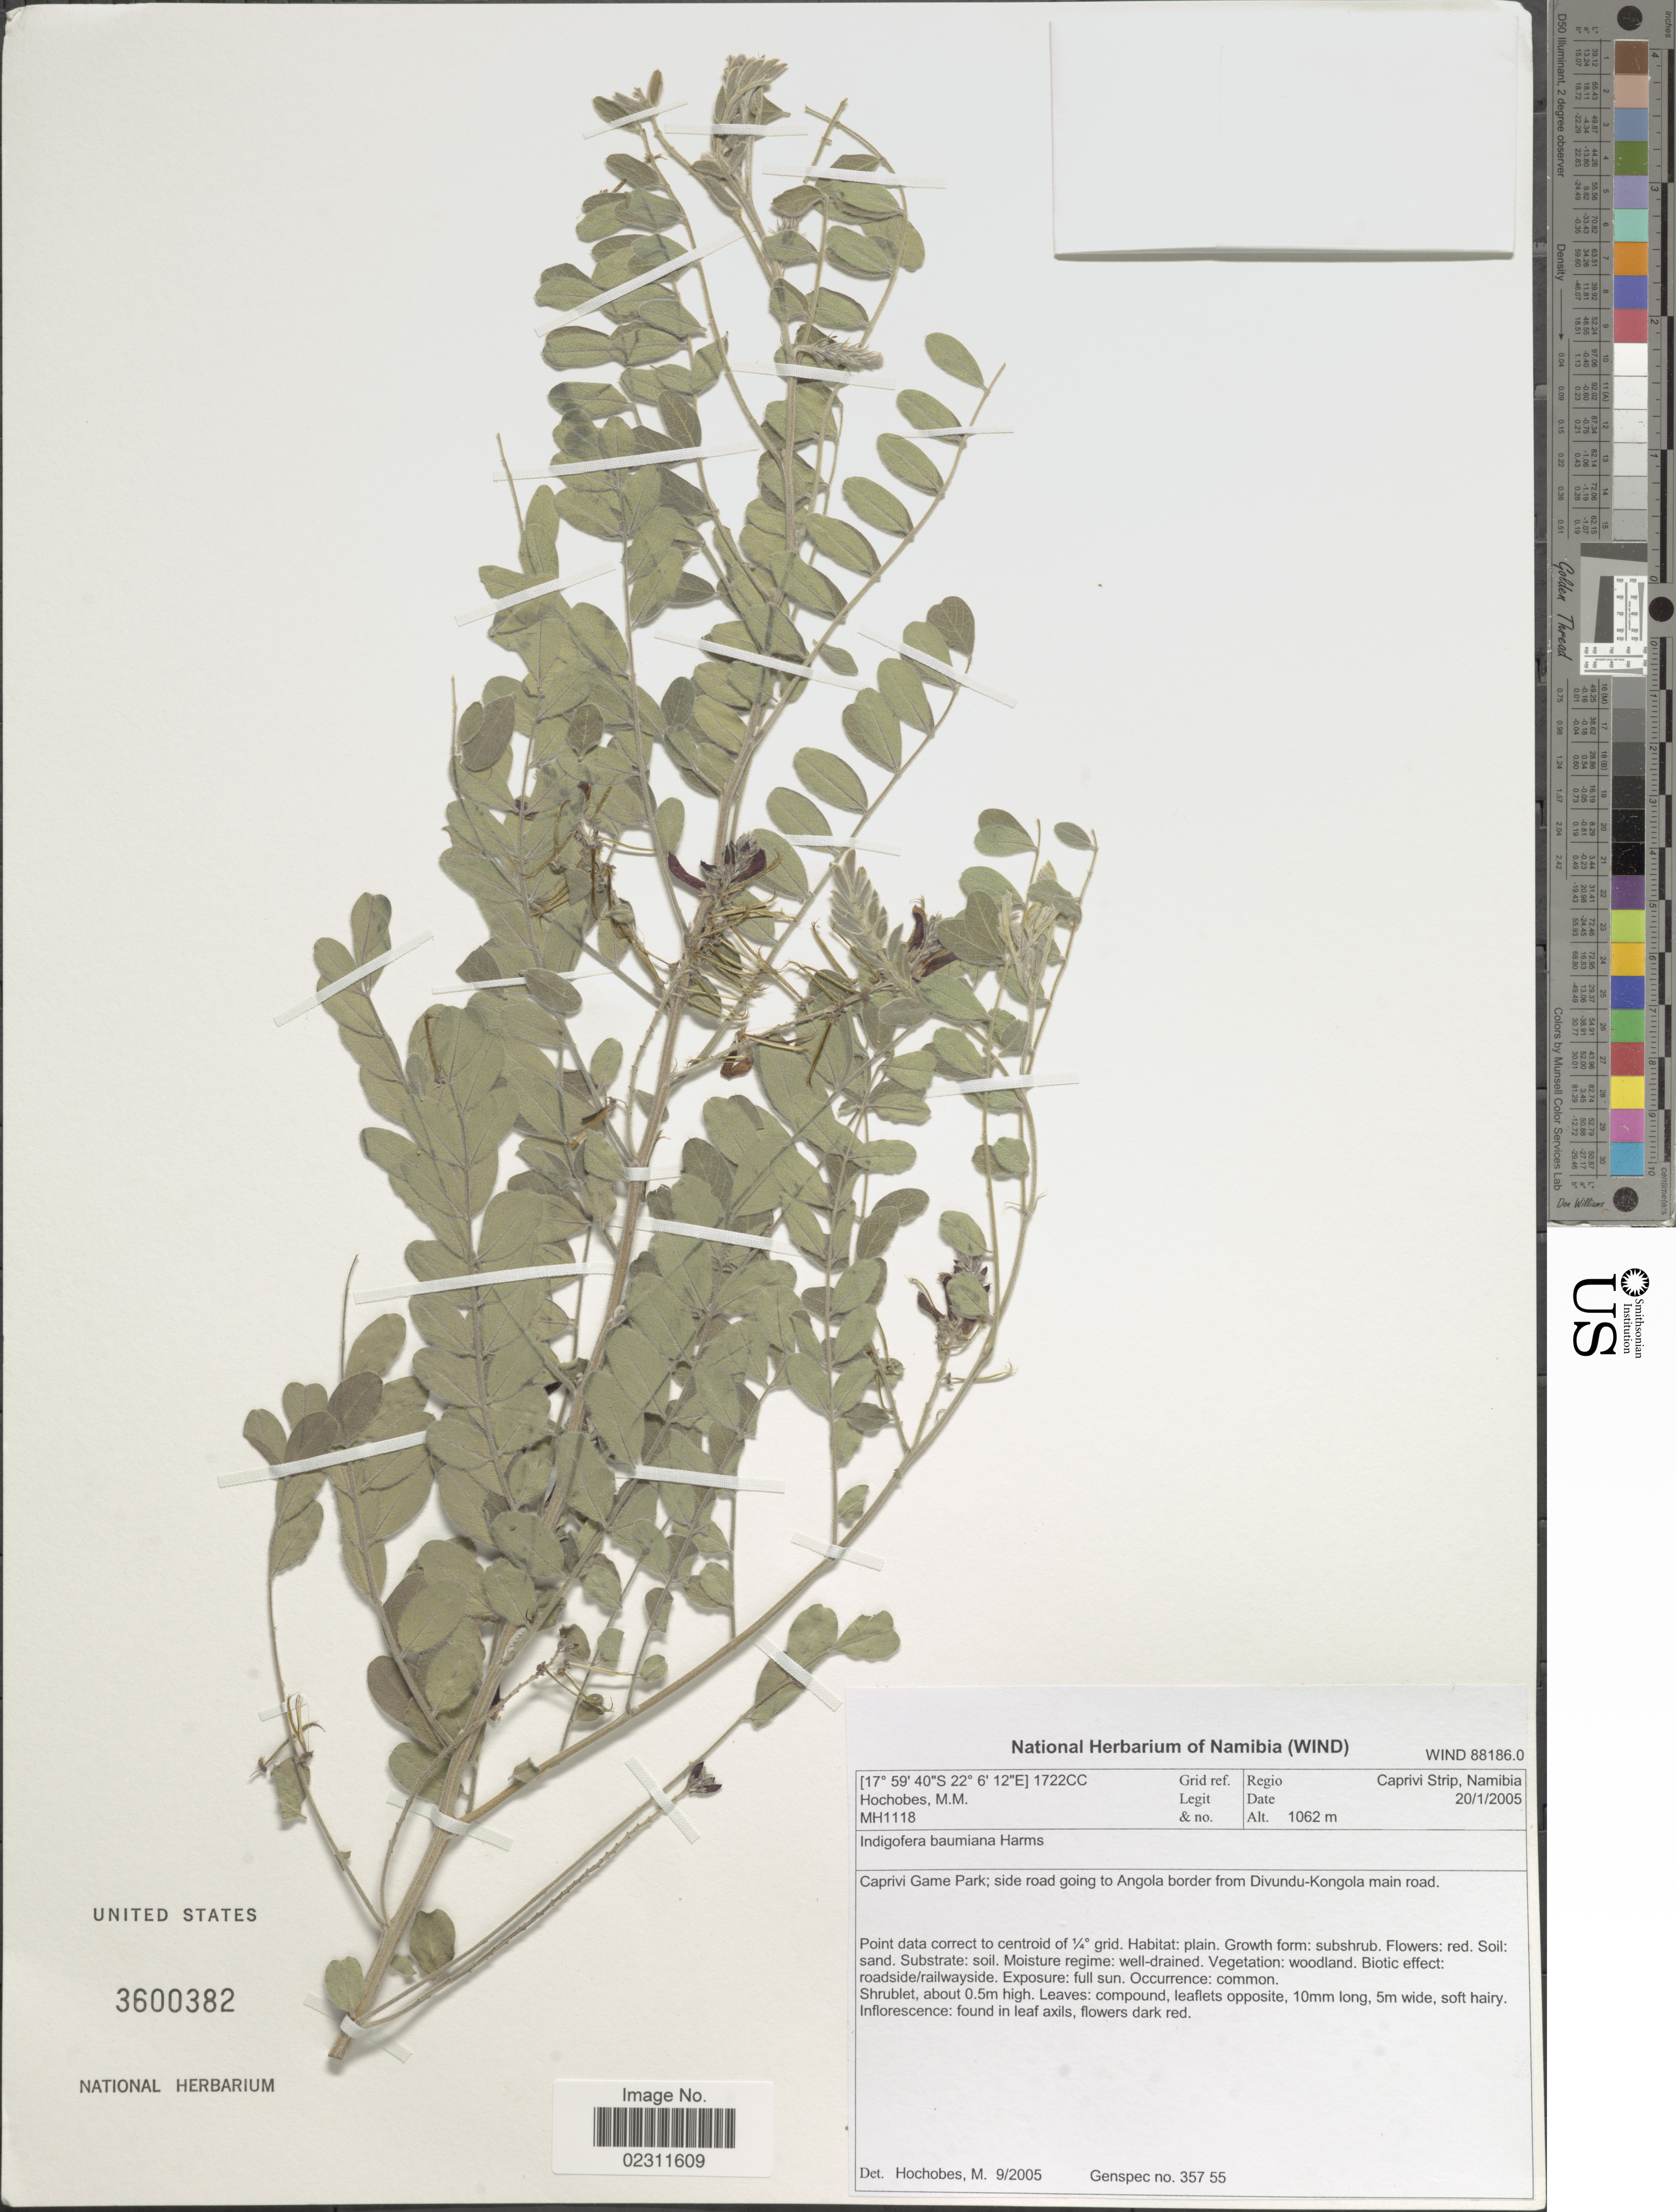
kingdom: Plantae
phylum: Tracheophyta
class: Magnoliopsida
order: Fabales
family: Fabaceae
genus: Indigofera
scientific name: Indigofera baumiana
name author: Harms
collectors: M. Hochobes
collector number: MH1118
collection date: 2005-01-20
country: Namibia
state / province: Caprivi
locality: Capiriv Strip, Caprivi Game Park, side road going to Angola border from Divundu-Kongola main road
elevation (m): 1062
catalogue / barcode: US 360082